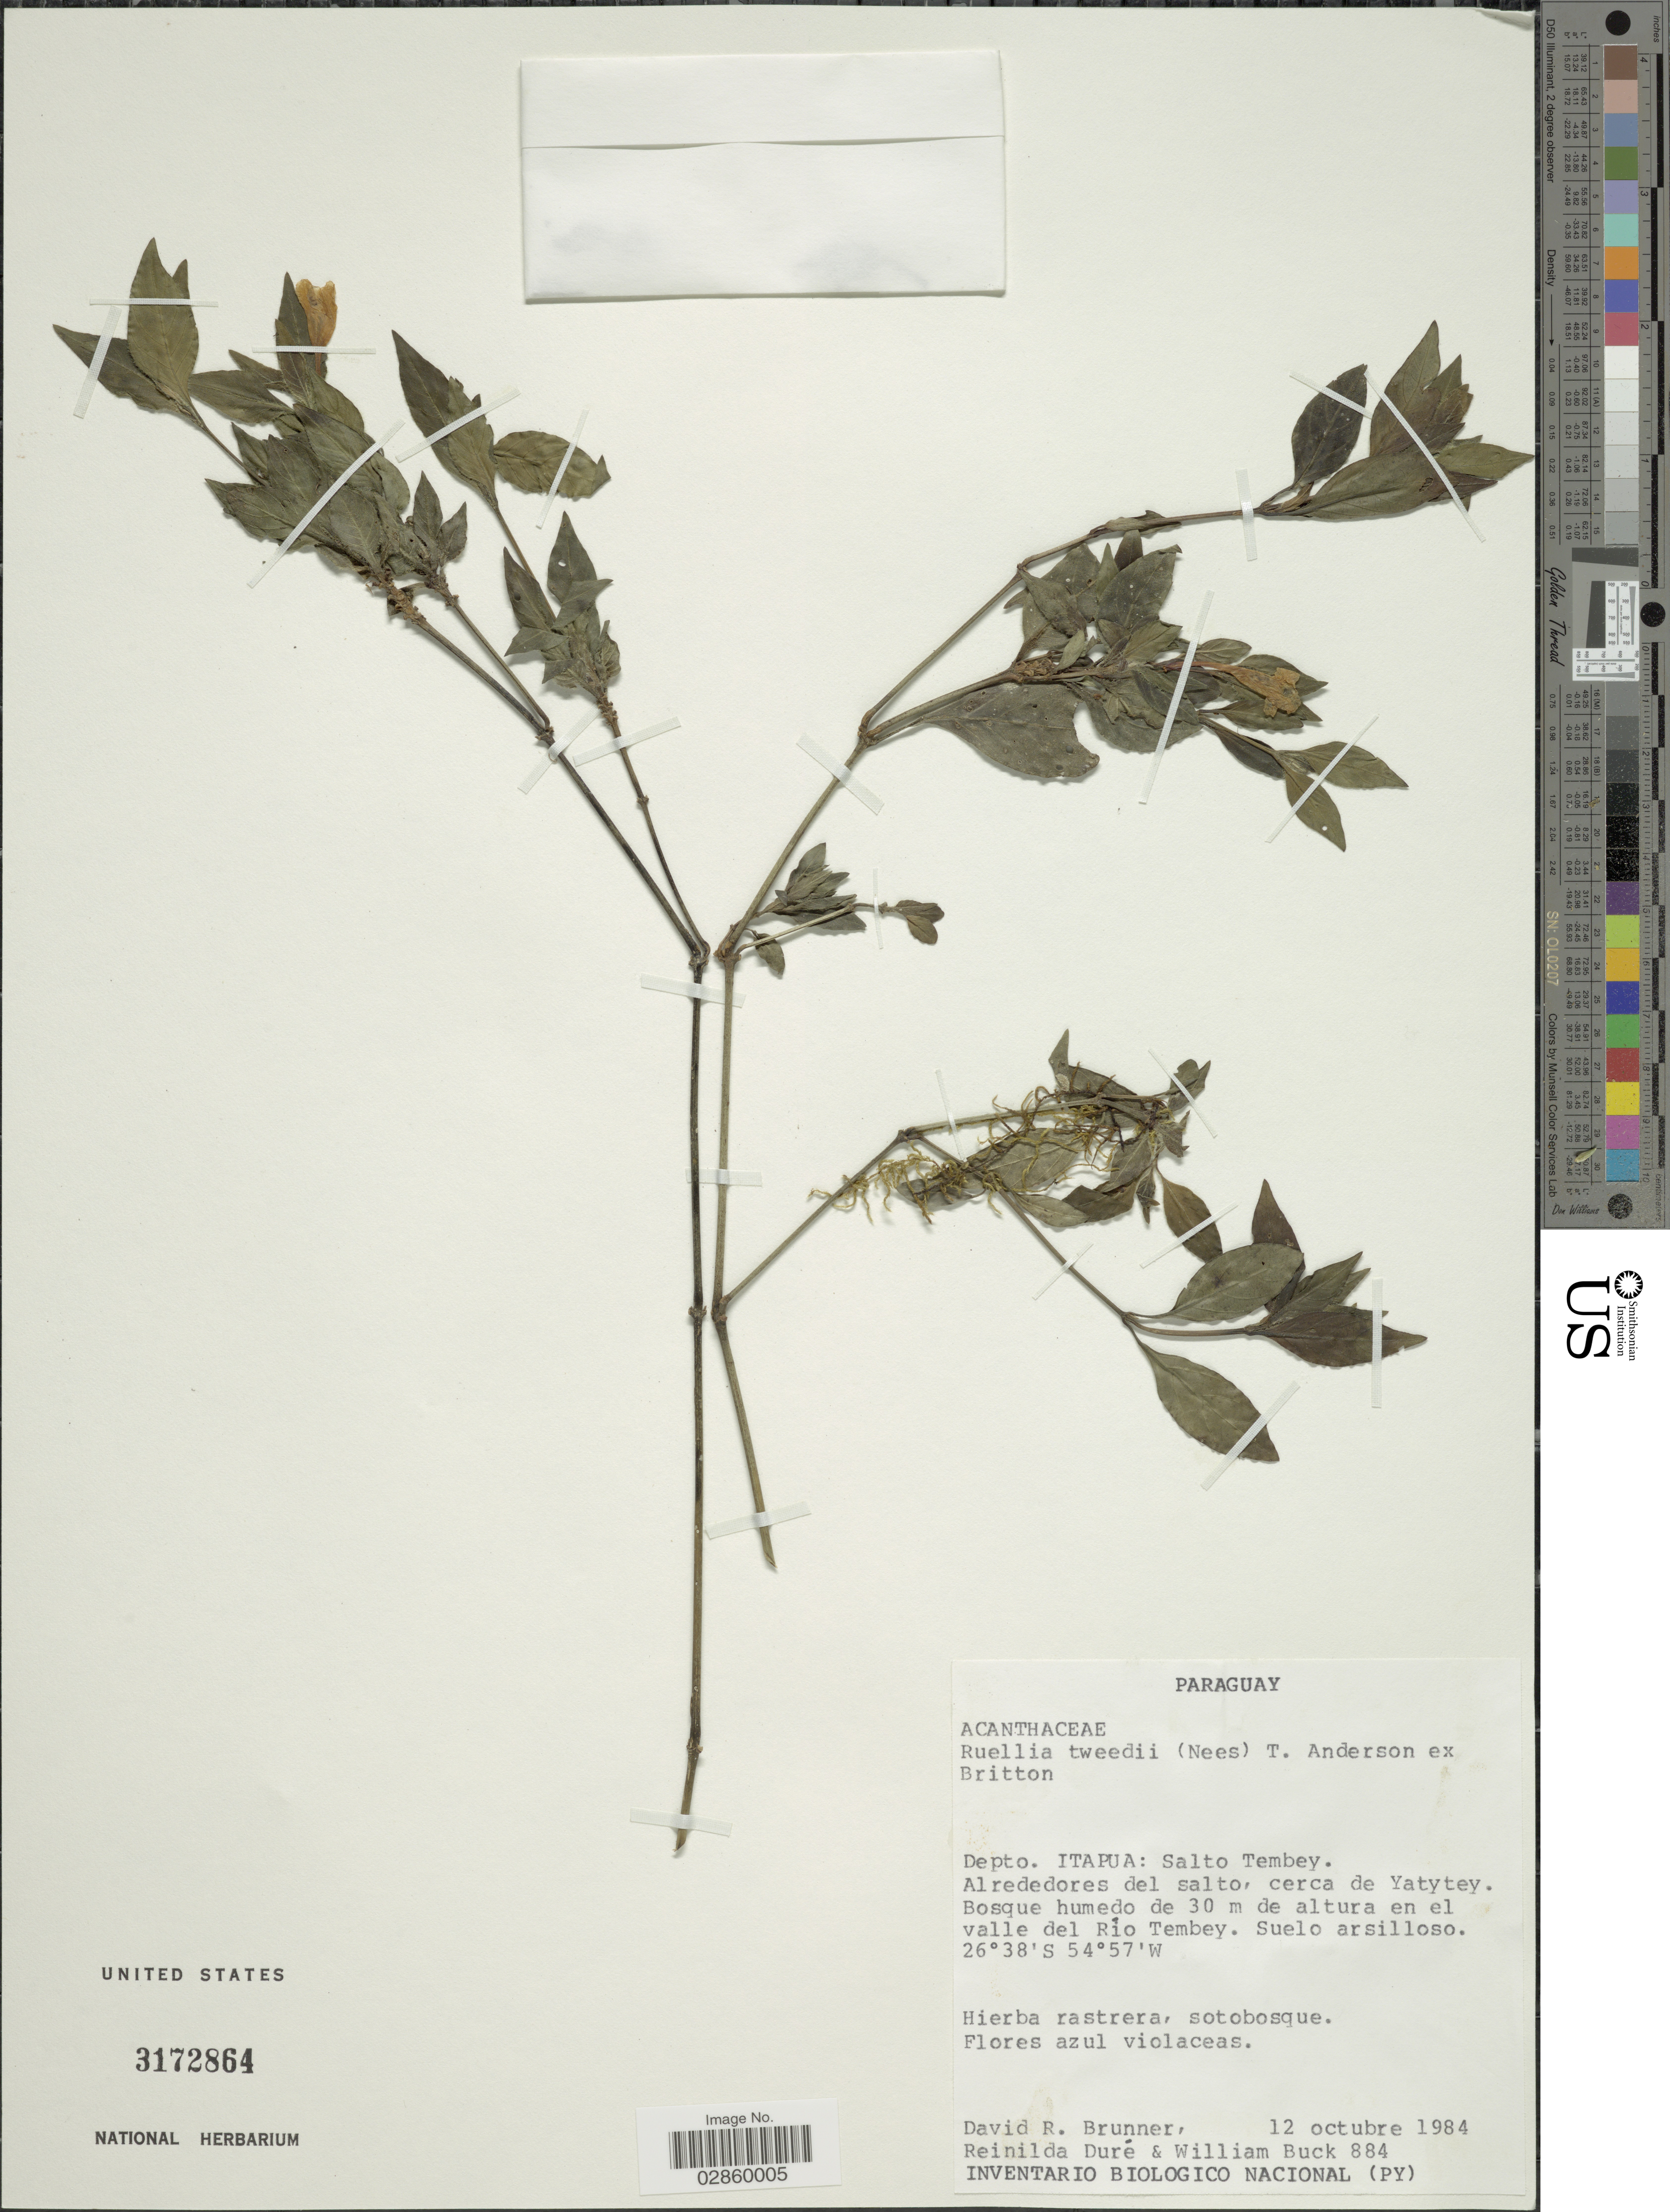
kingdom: Plantae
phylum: Tracheophyta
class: Magnoliopsida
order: Lamiales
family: Acanthaceae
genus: Ruellia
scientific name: Ruellia erythropus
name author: (Nees) Lindau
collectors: D. R. Brunner, R. Duré & W. Buck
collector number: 884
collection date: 1984-10-12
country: Paraguay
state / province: Itapua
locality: Depto. Itapua: Salto Tembey, Alrededores del salto, cerca de Yatytey, Bosque humedo de 30 m de altura en el valle del Río Tembey.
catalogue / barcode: US 3172864